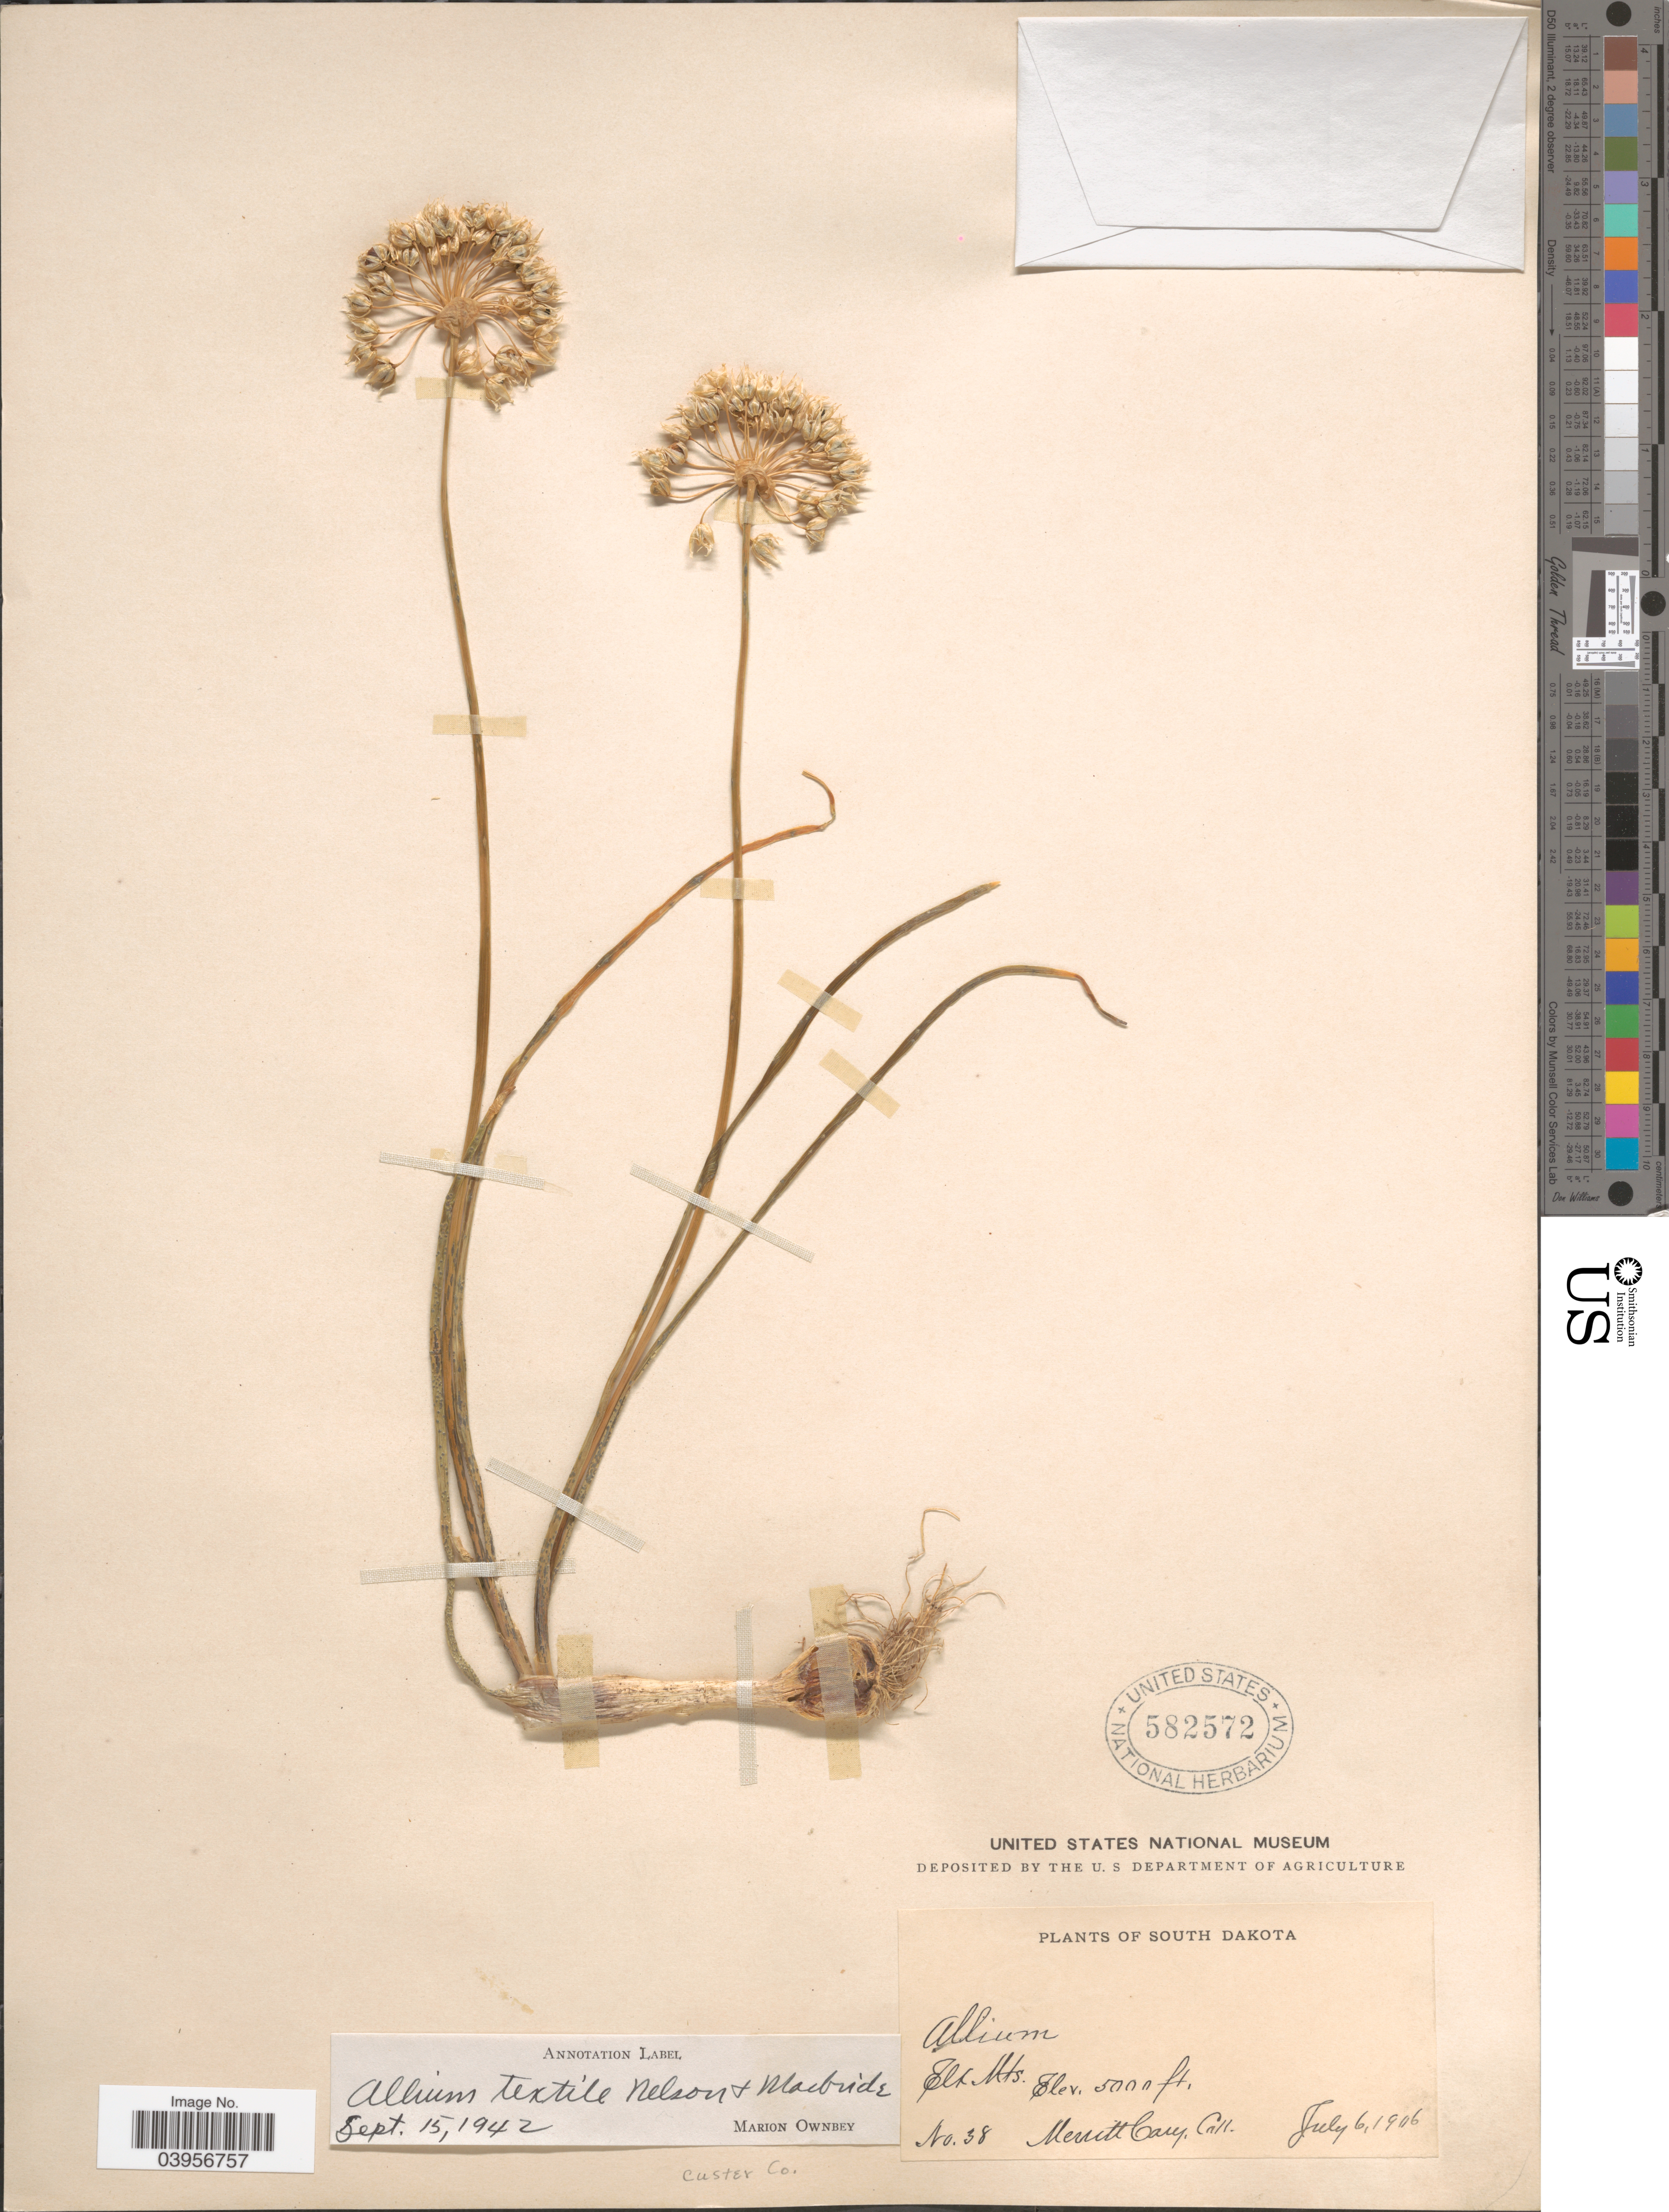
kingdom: Plantae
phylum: Tracheophyta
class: Liliopsida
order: Asparagales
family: Amaryllidaceae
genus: Allium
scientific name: Allium textile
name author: A. Nelson & J.F. Macbr.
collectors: M. Cary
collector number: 38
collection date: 1906-07-06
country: United States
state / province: South Dakota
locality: Elk Mts. Custer Co.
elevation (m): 1524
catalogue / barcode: US 582572